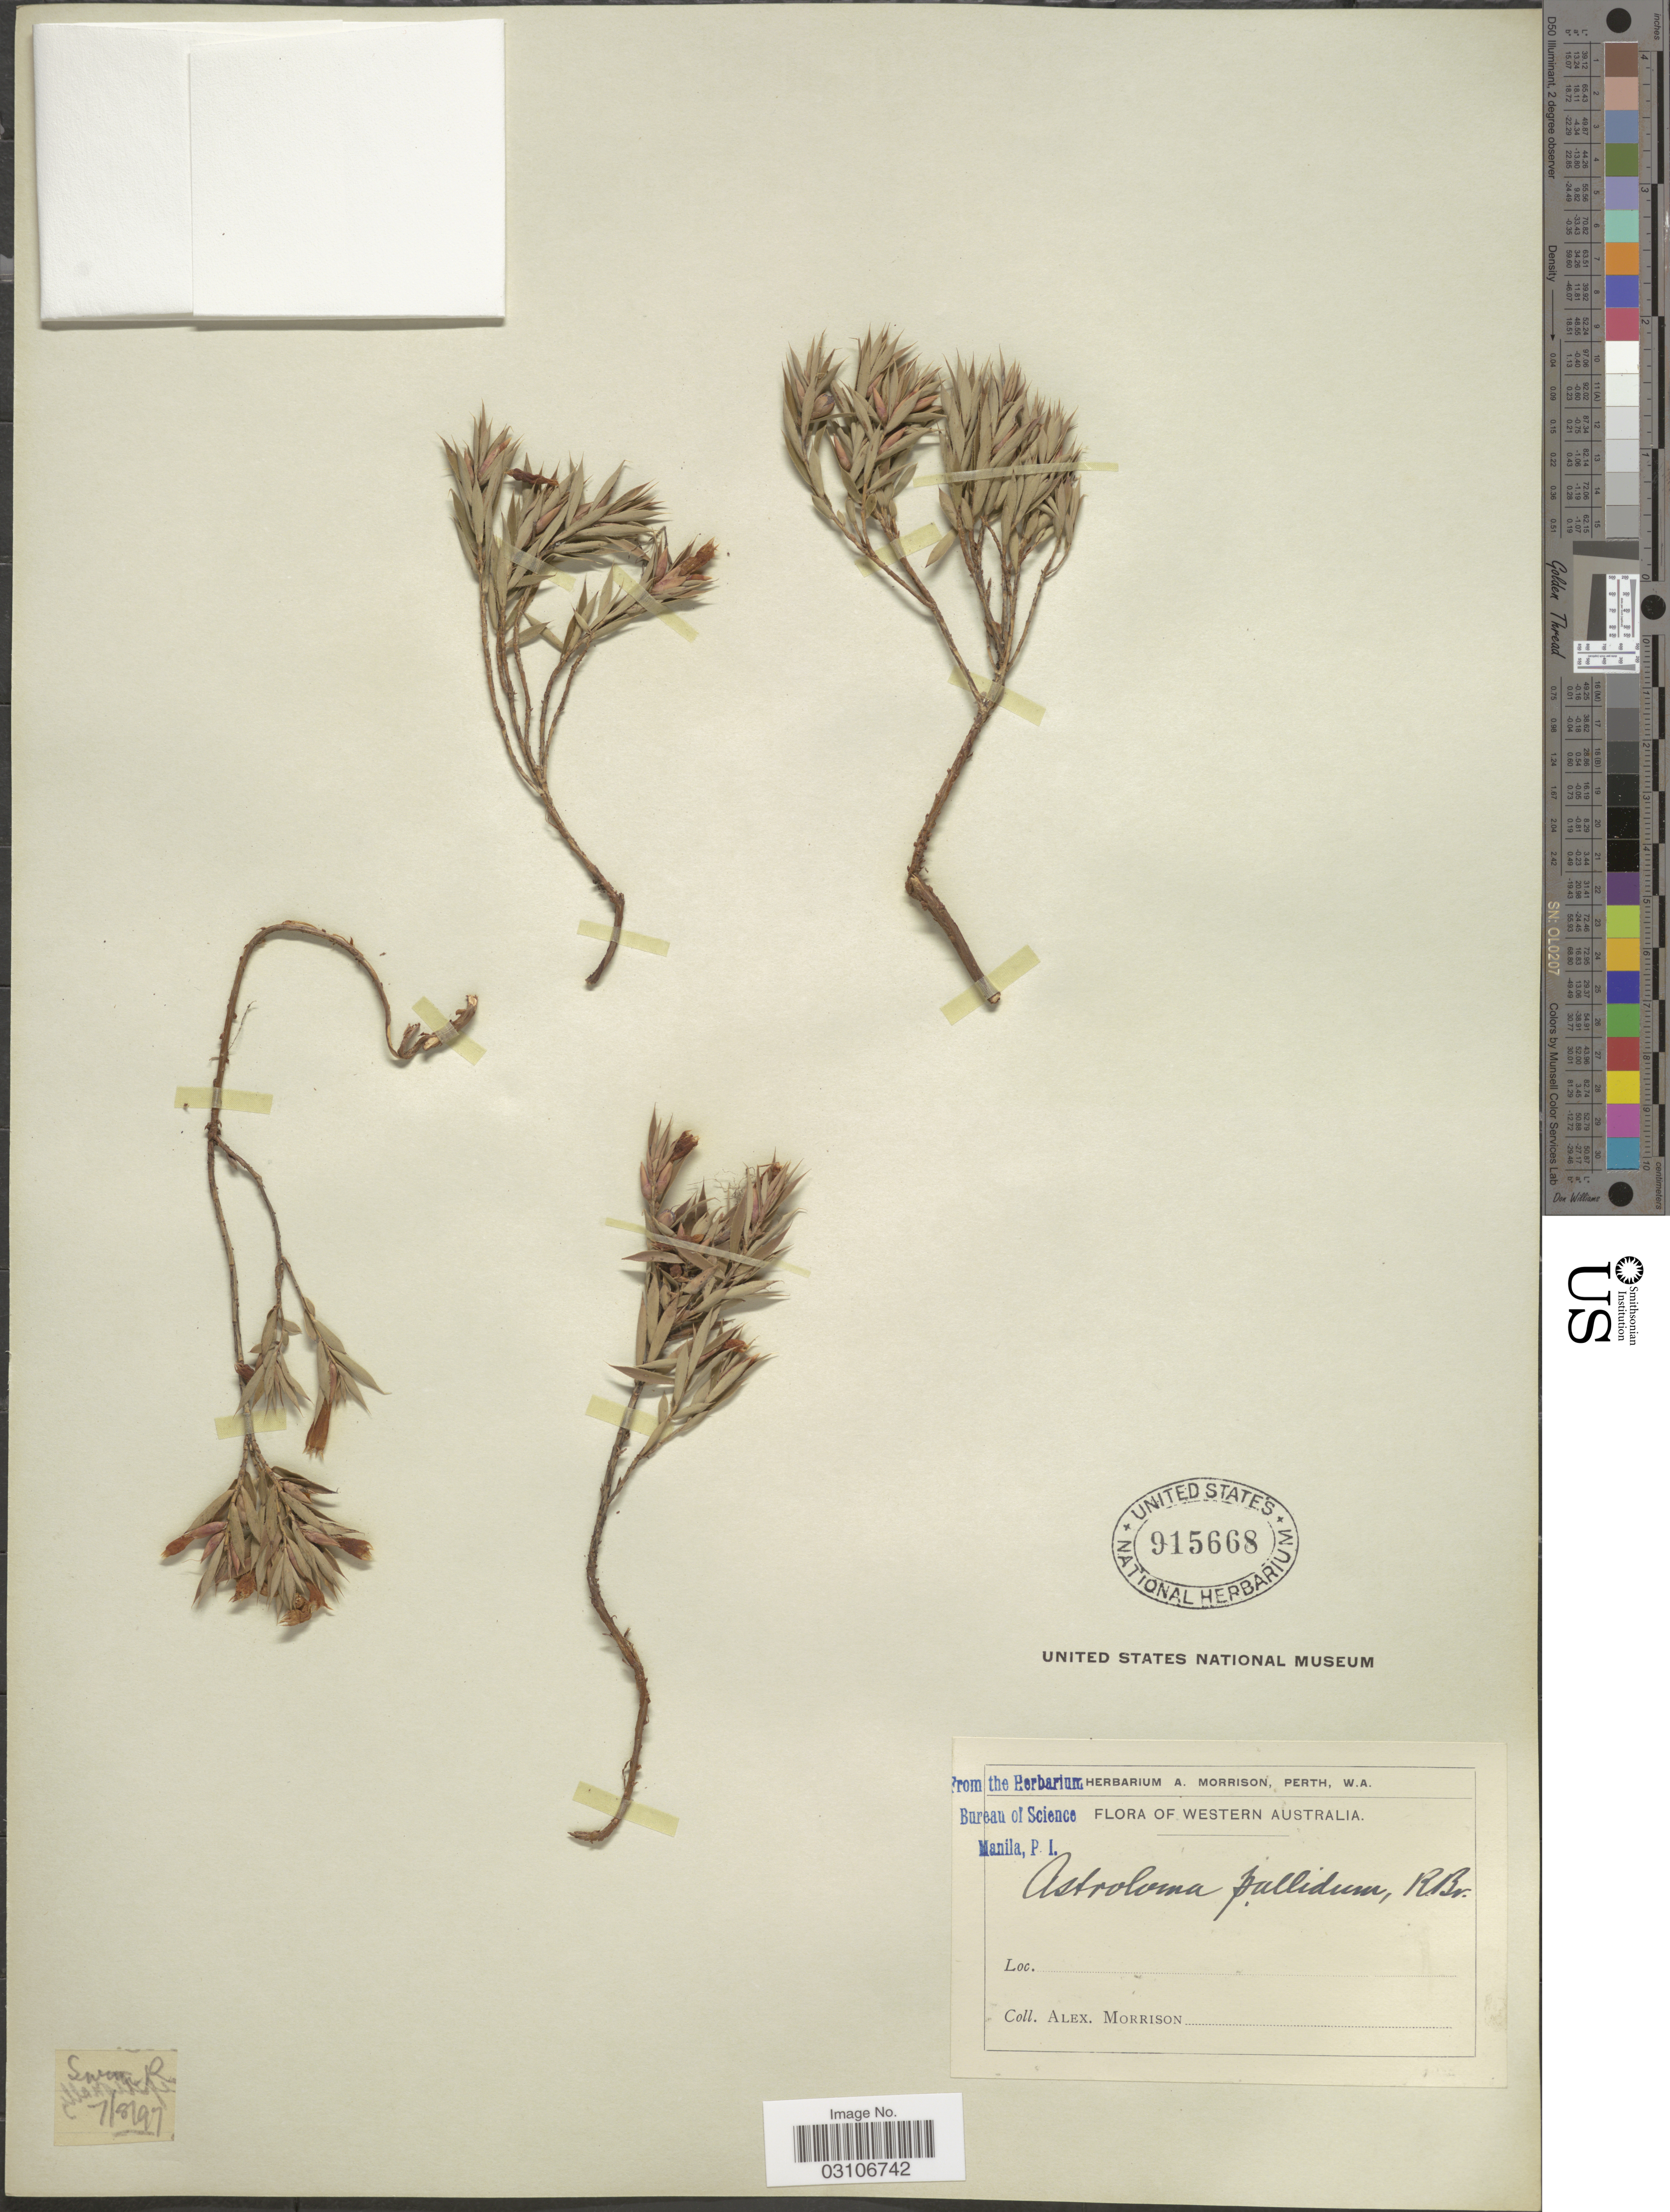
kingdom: Plantae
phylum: Tracheophyta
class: Magnoliopsida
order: Ericales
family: Ericaceae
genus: Astroloma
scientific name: Astroloma pallidum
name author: R. Br.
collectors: A. Morrison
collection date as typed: Transcribed d/m/y: 7/8/97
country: Australia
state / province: Western Australia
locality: Swan R.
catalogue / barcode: US 915668